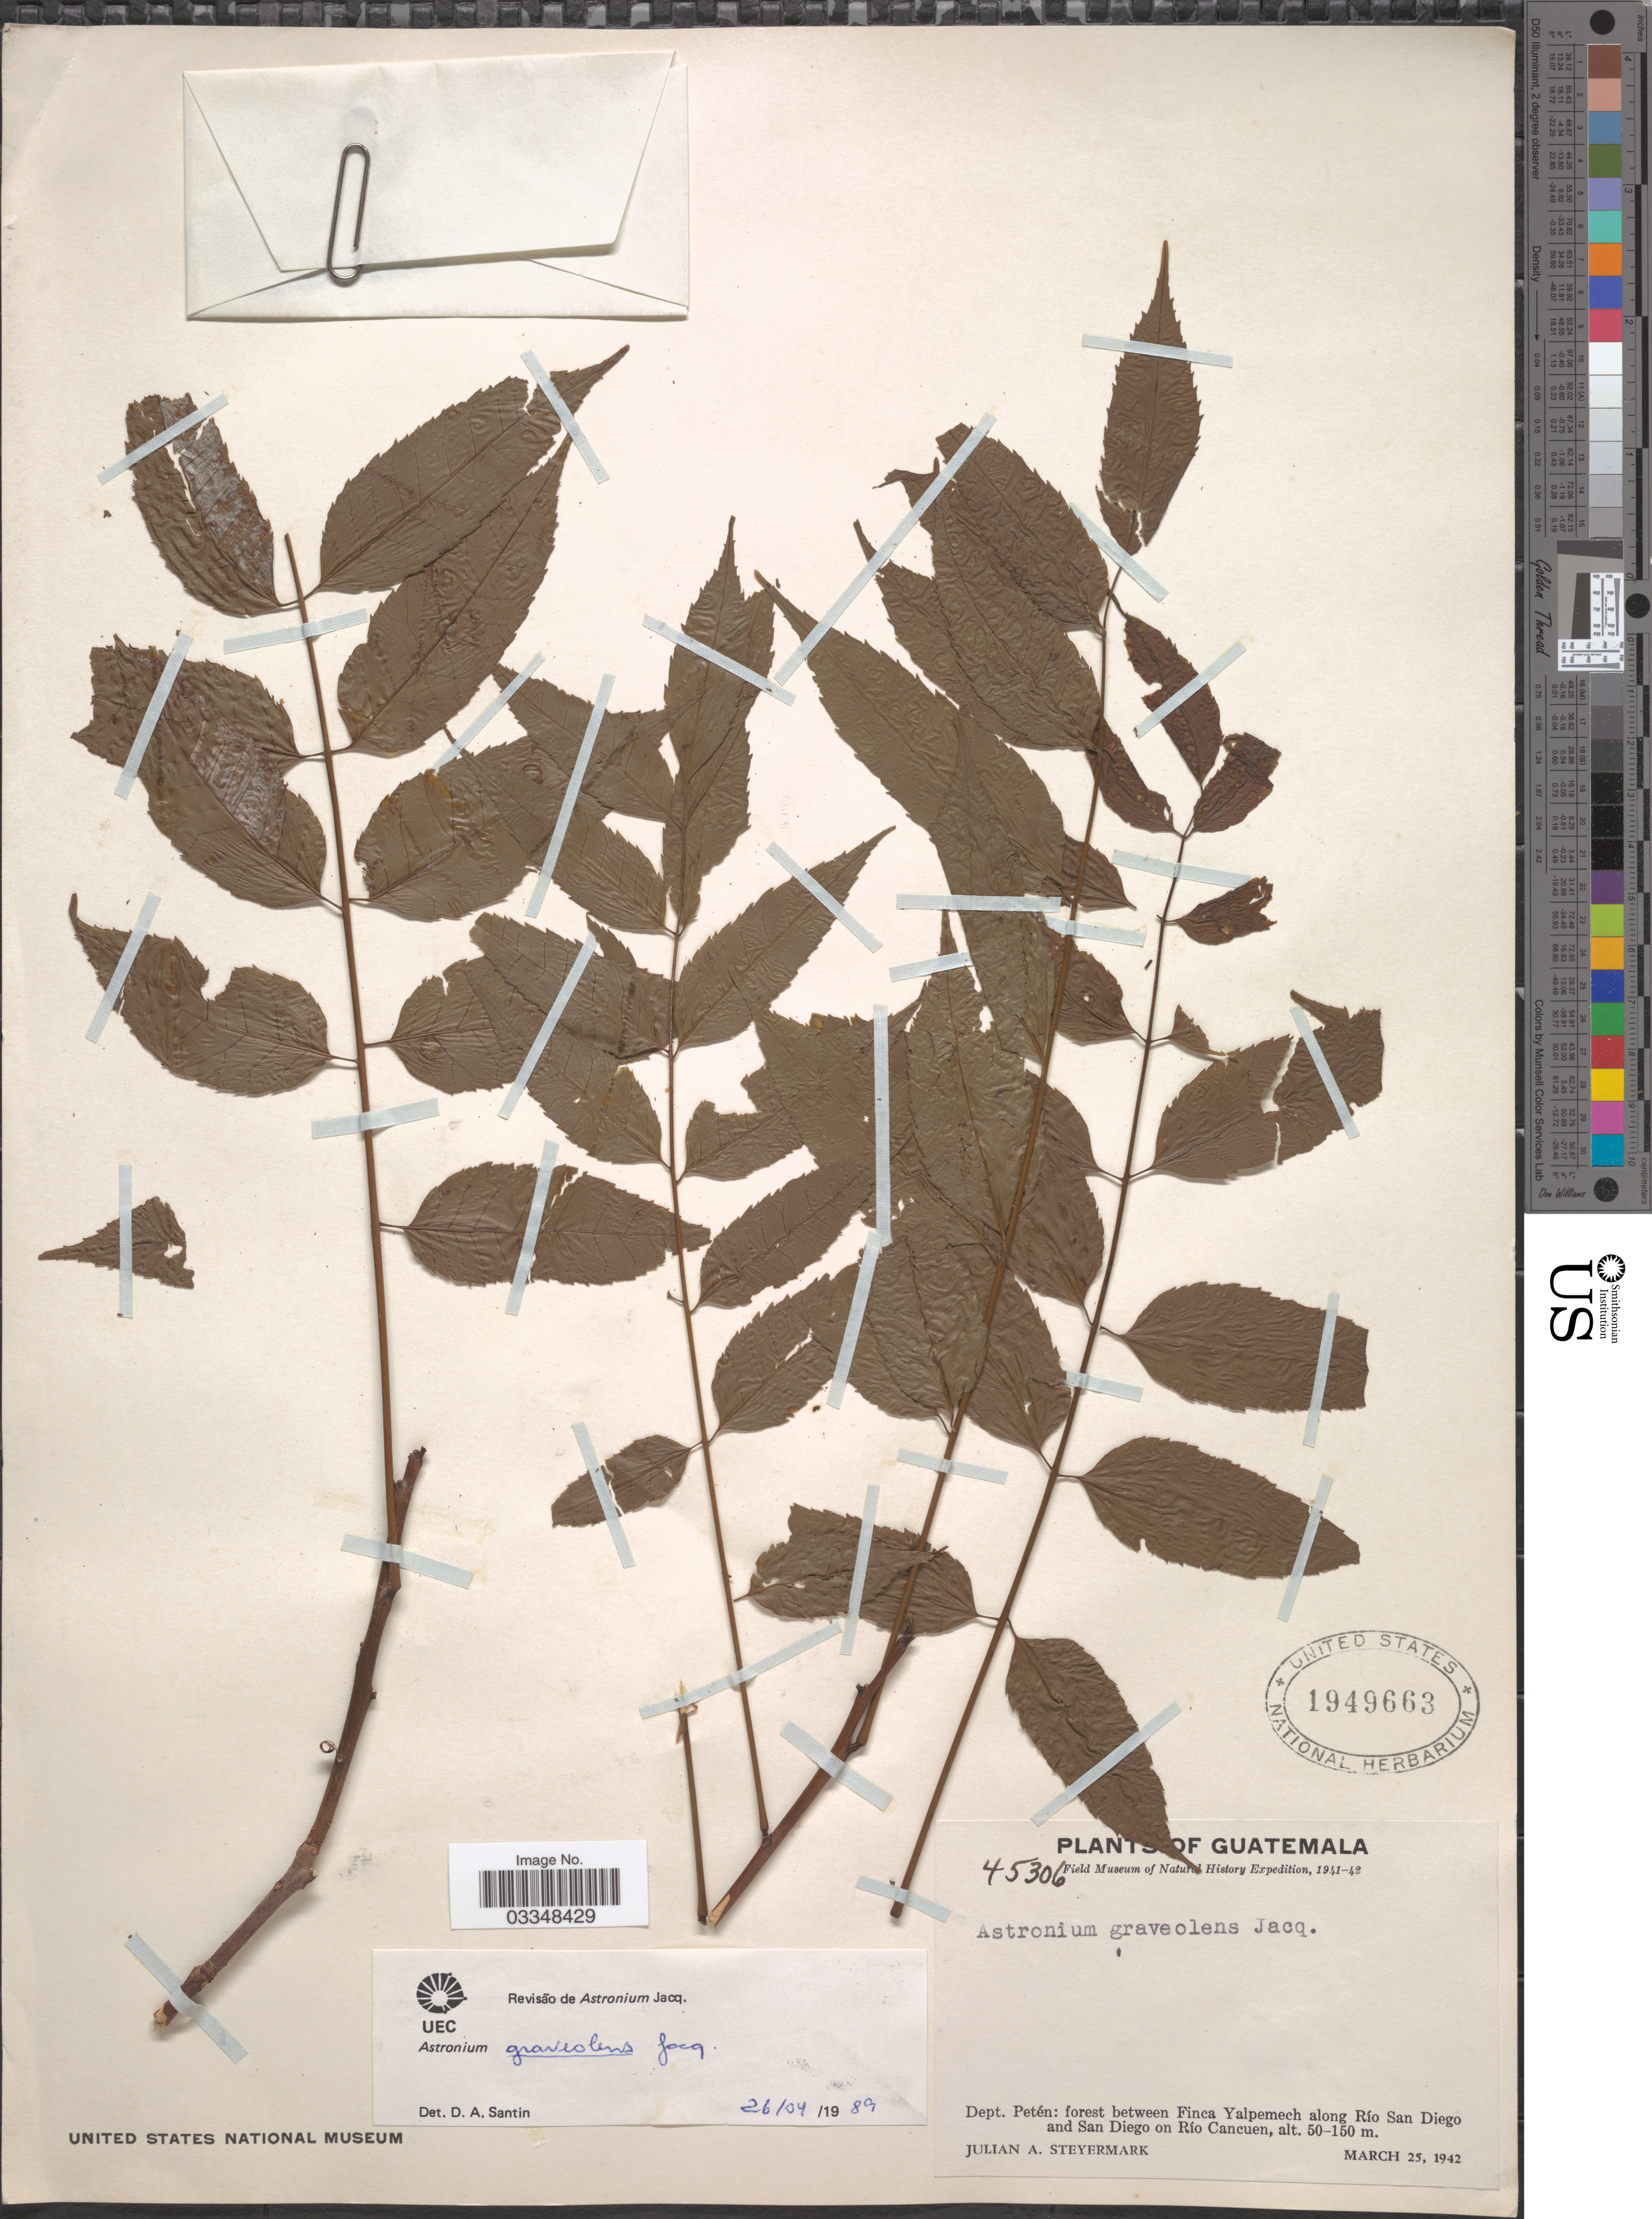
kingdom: Plantae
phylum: Tracheophyta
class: Magnoliopsida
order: Sapindales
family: Anacardiaceae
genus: Astronium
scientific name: Astronium graveolens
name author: Jacq.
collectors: J. Steyermark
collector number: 45306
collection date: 1942-03-25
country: Guatemala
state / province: El Petén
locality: Dept. Petén: forest between Finca Yalpemech along Río San Diego and San Diego on Río Cancuen.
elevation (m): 50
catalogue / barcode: US 1949663